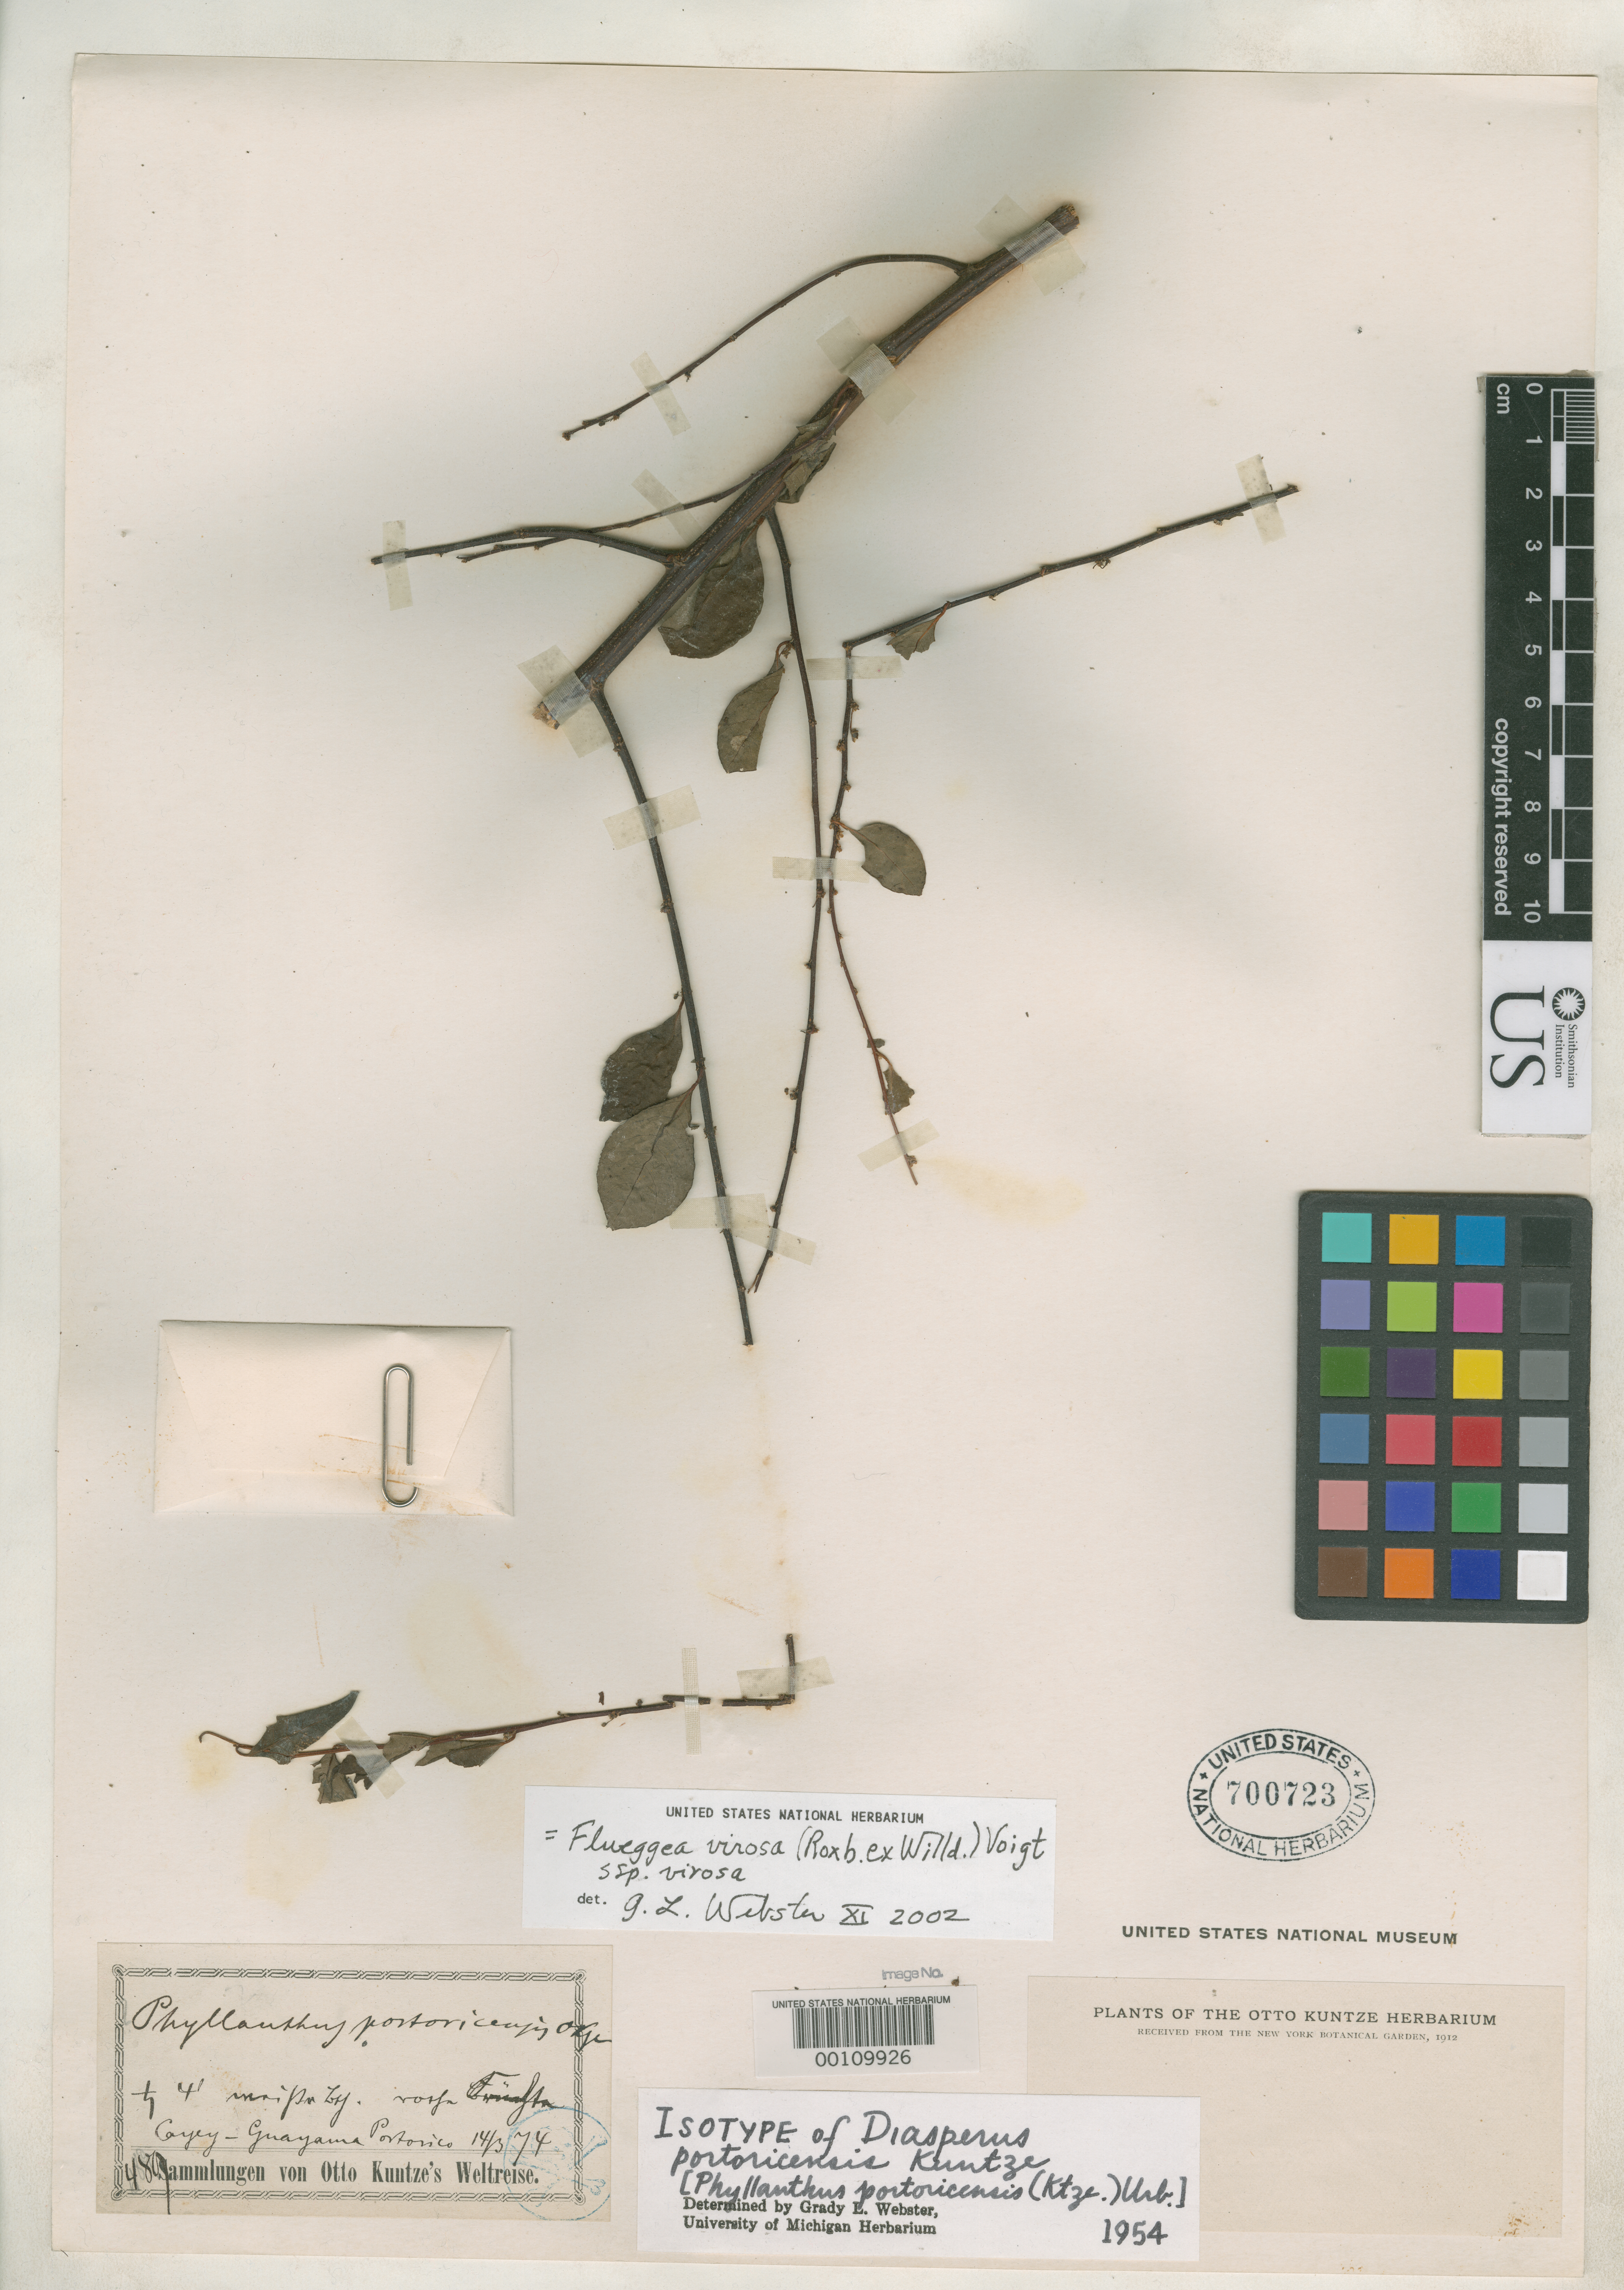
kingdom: Plantae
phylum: Tracheophyta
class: Magnoliopsida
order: Malpighiales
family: Phyllanthaceae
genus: Diasperus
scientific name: Diasperus portoricensis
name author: Kuntze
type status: Isotype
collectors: C.E.O. Kuntze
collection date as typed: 14 Mar 1874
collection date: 1874-03-14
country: Puerto Rico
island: Greater Antilles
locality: Sierra de Naguabo ad Rio Blanco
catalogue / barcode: US 700723